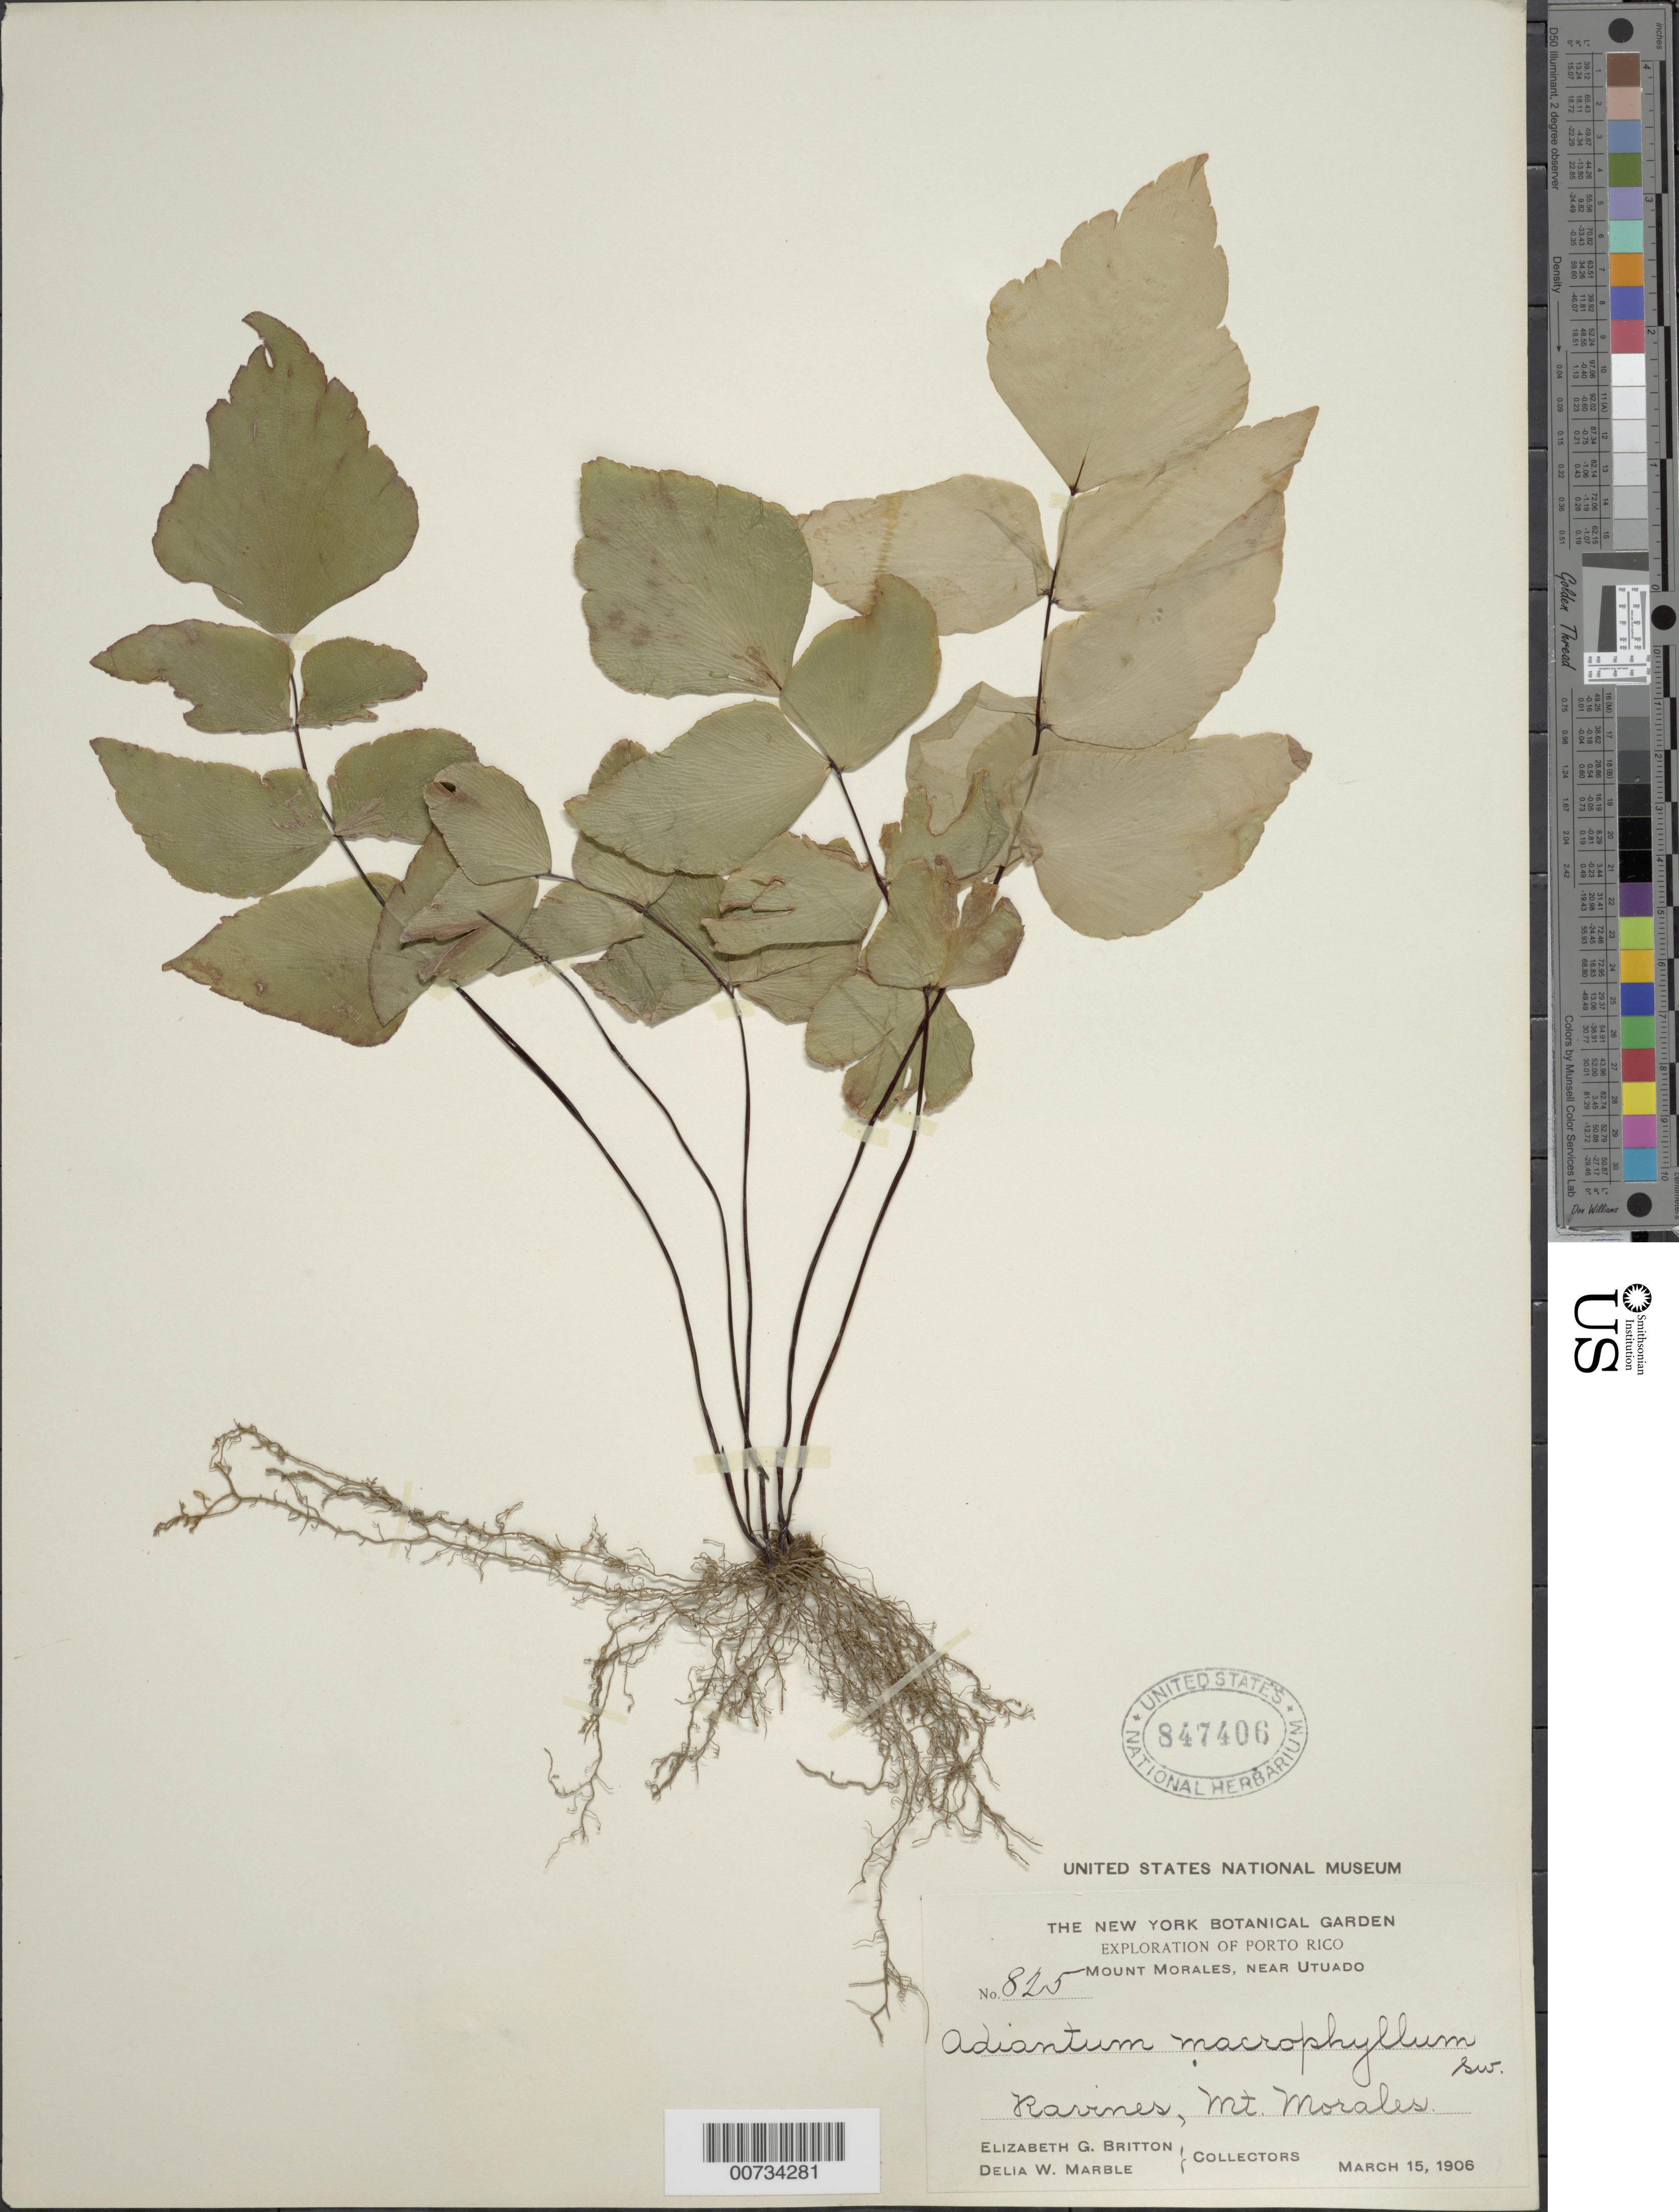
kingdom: Plantae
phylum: Tracheophyta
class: Polypodiopsida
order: Polypodiales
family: Pteridaceae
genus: Adiantum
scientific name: Adiantum macrophyllum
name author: Sw.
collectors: E. G. Britton & D. W. Marble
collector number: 825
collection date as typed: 15 Mar 1906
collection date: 1906-03-15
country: Puerto Rico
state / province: Utuado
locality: Mount Morales, near Utuado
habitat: Ravines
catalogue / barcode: US 847406